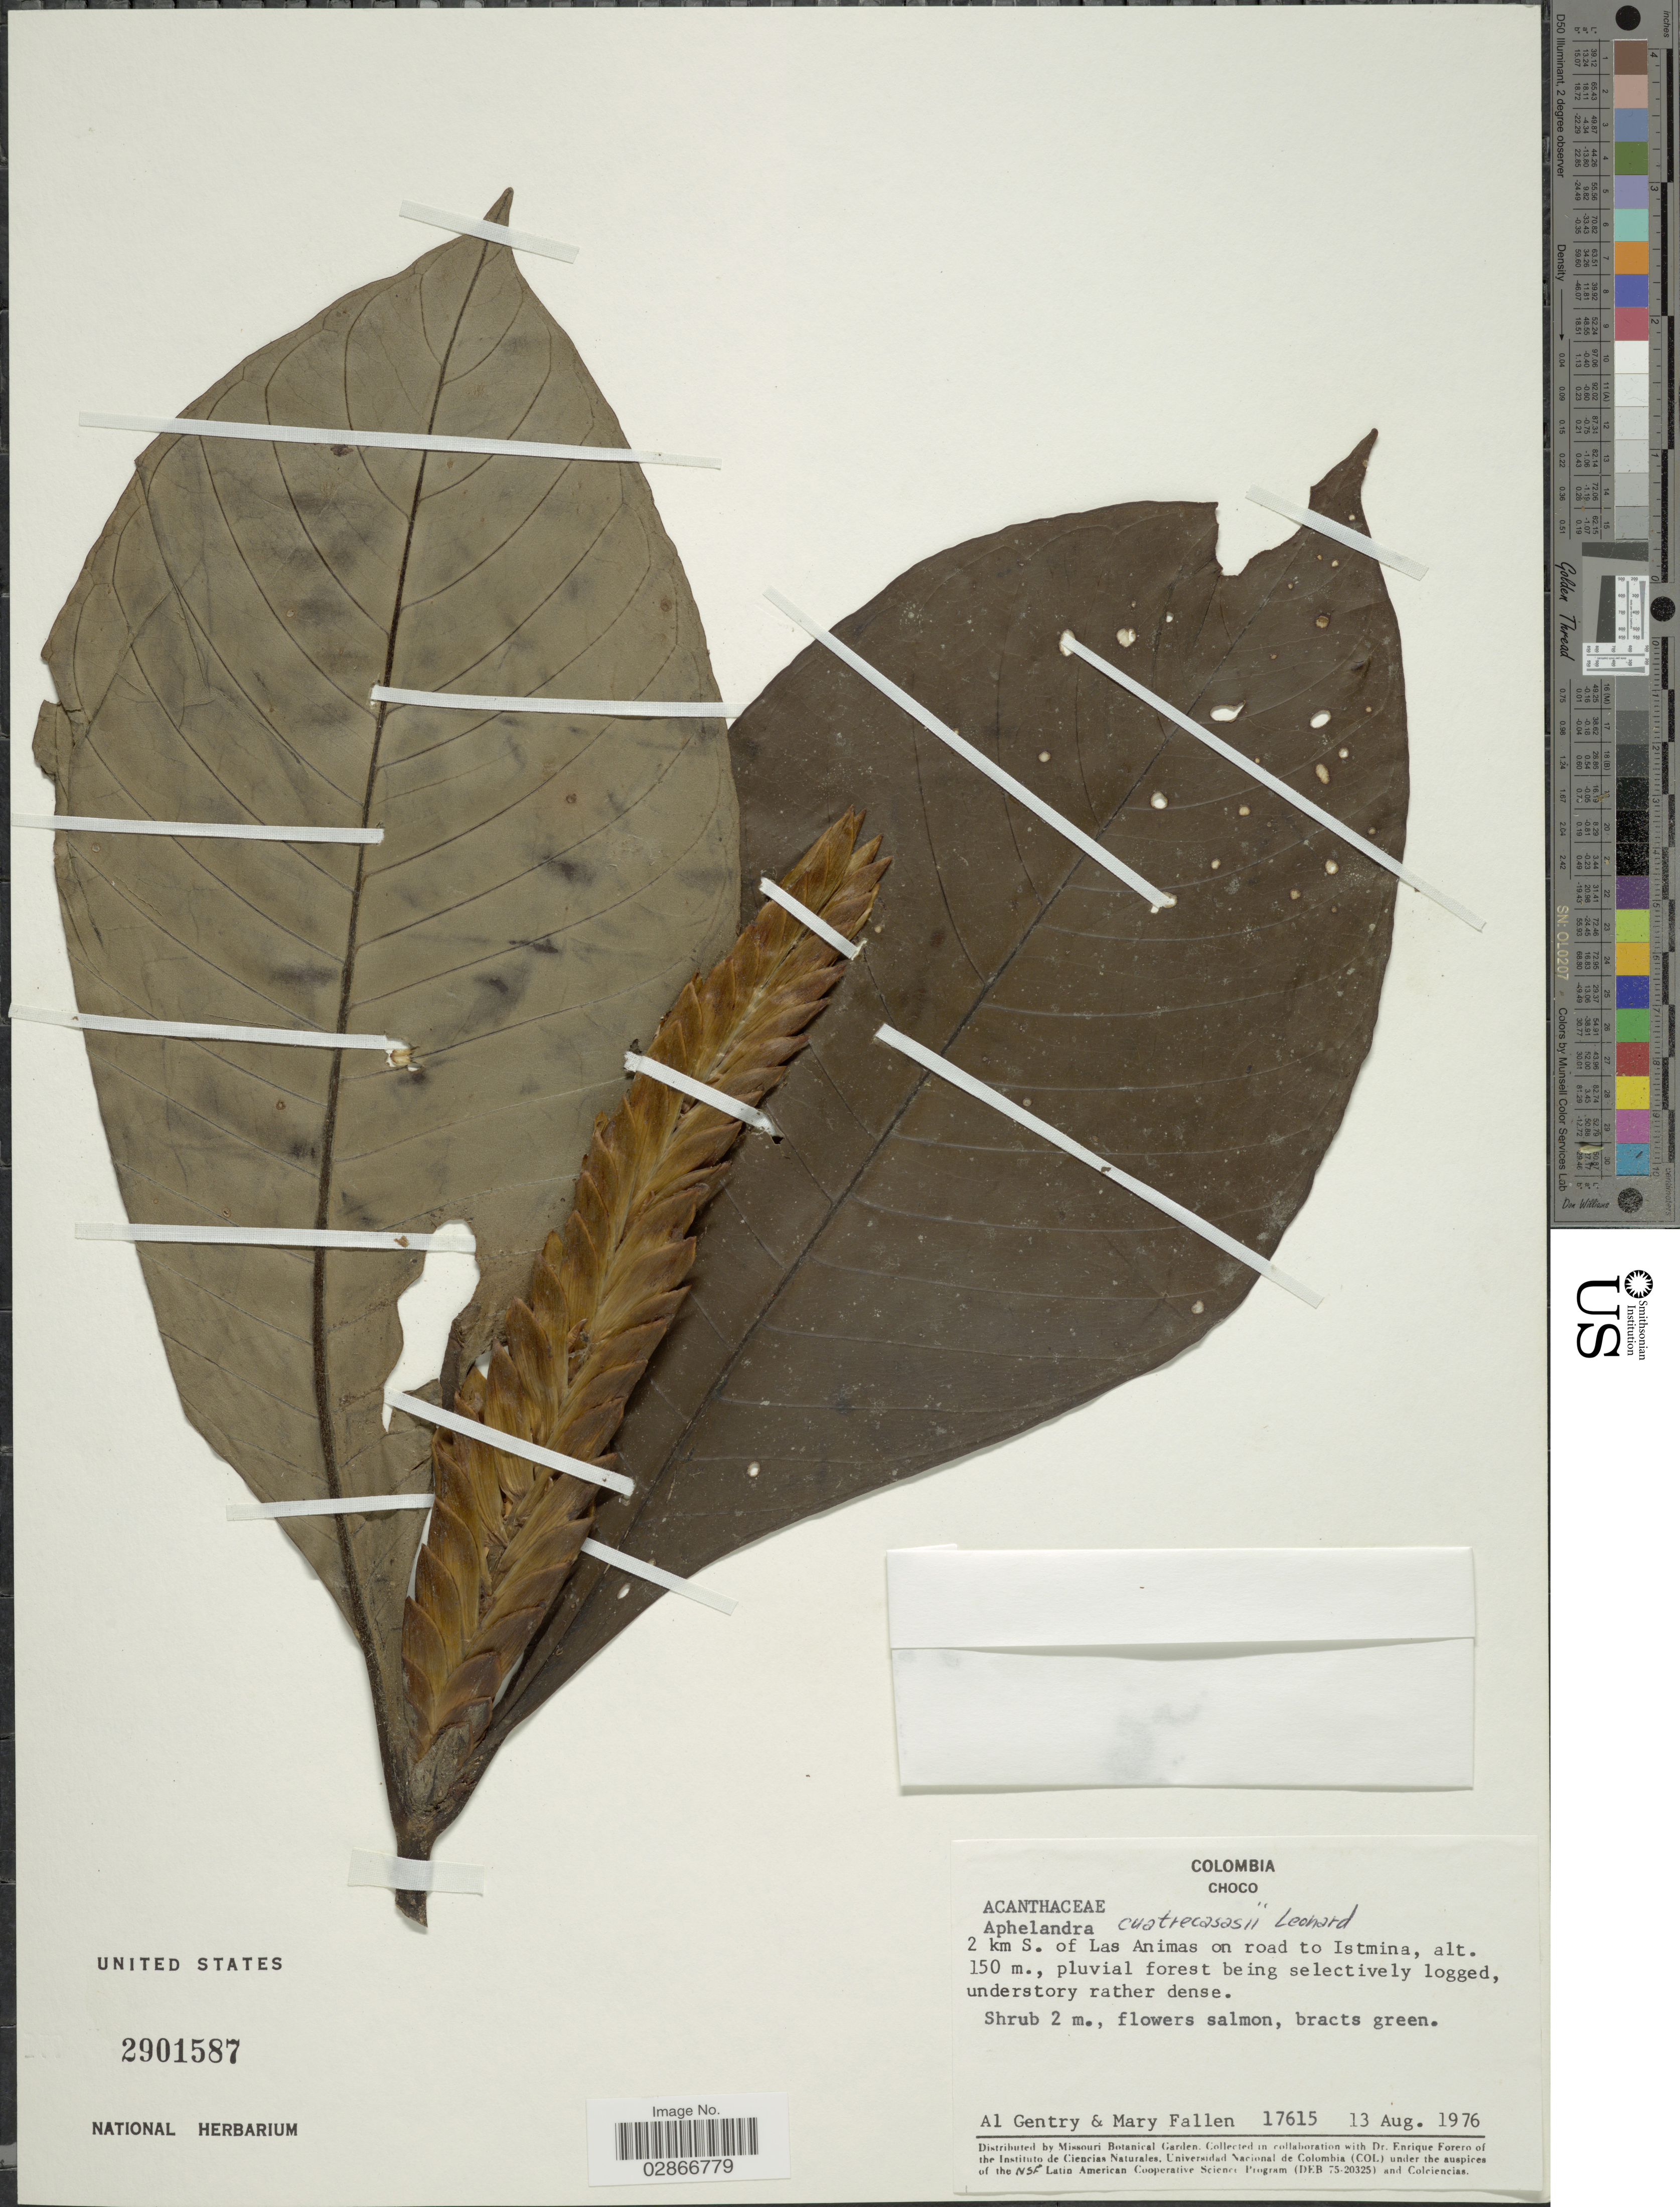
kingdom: Plantae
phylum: Tracheophyta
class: Magnoliopsida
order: Lamiales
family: Acanthaceae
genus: Aphelandra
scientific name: Aphelandra cuatrecasasii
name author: Leonard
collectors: A. H. Gentry & M. Fallen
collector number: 17615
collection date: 1976-08-13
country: Colombia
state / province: Chocó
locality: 2 km S. of Las Animas on road to Istmina.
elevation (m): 150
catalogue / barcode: US 2901587